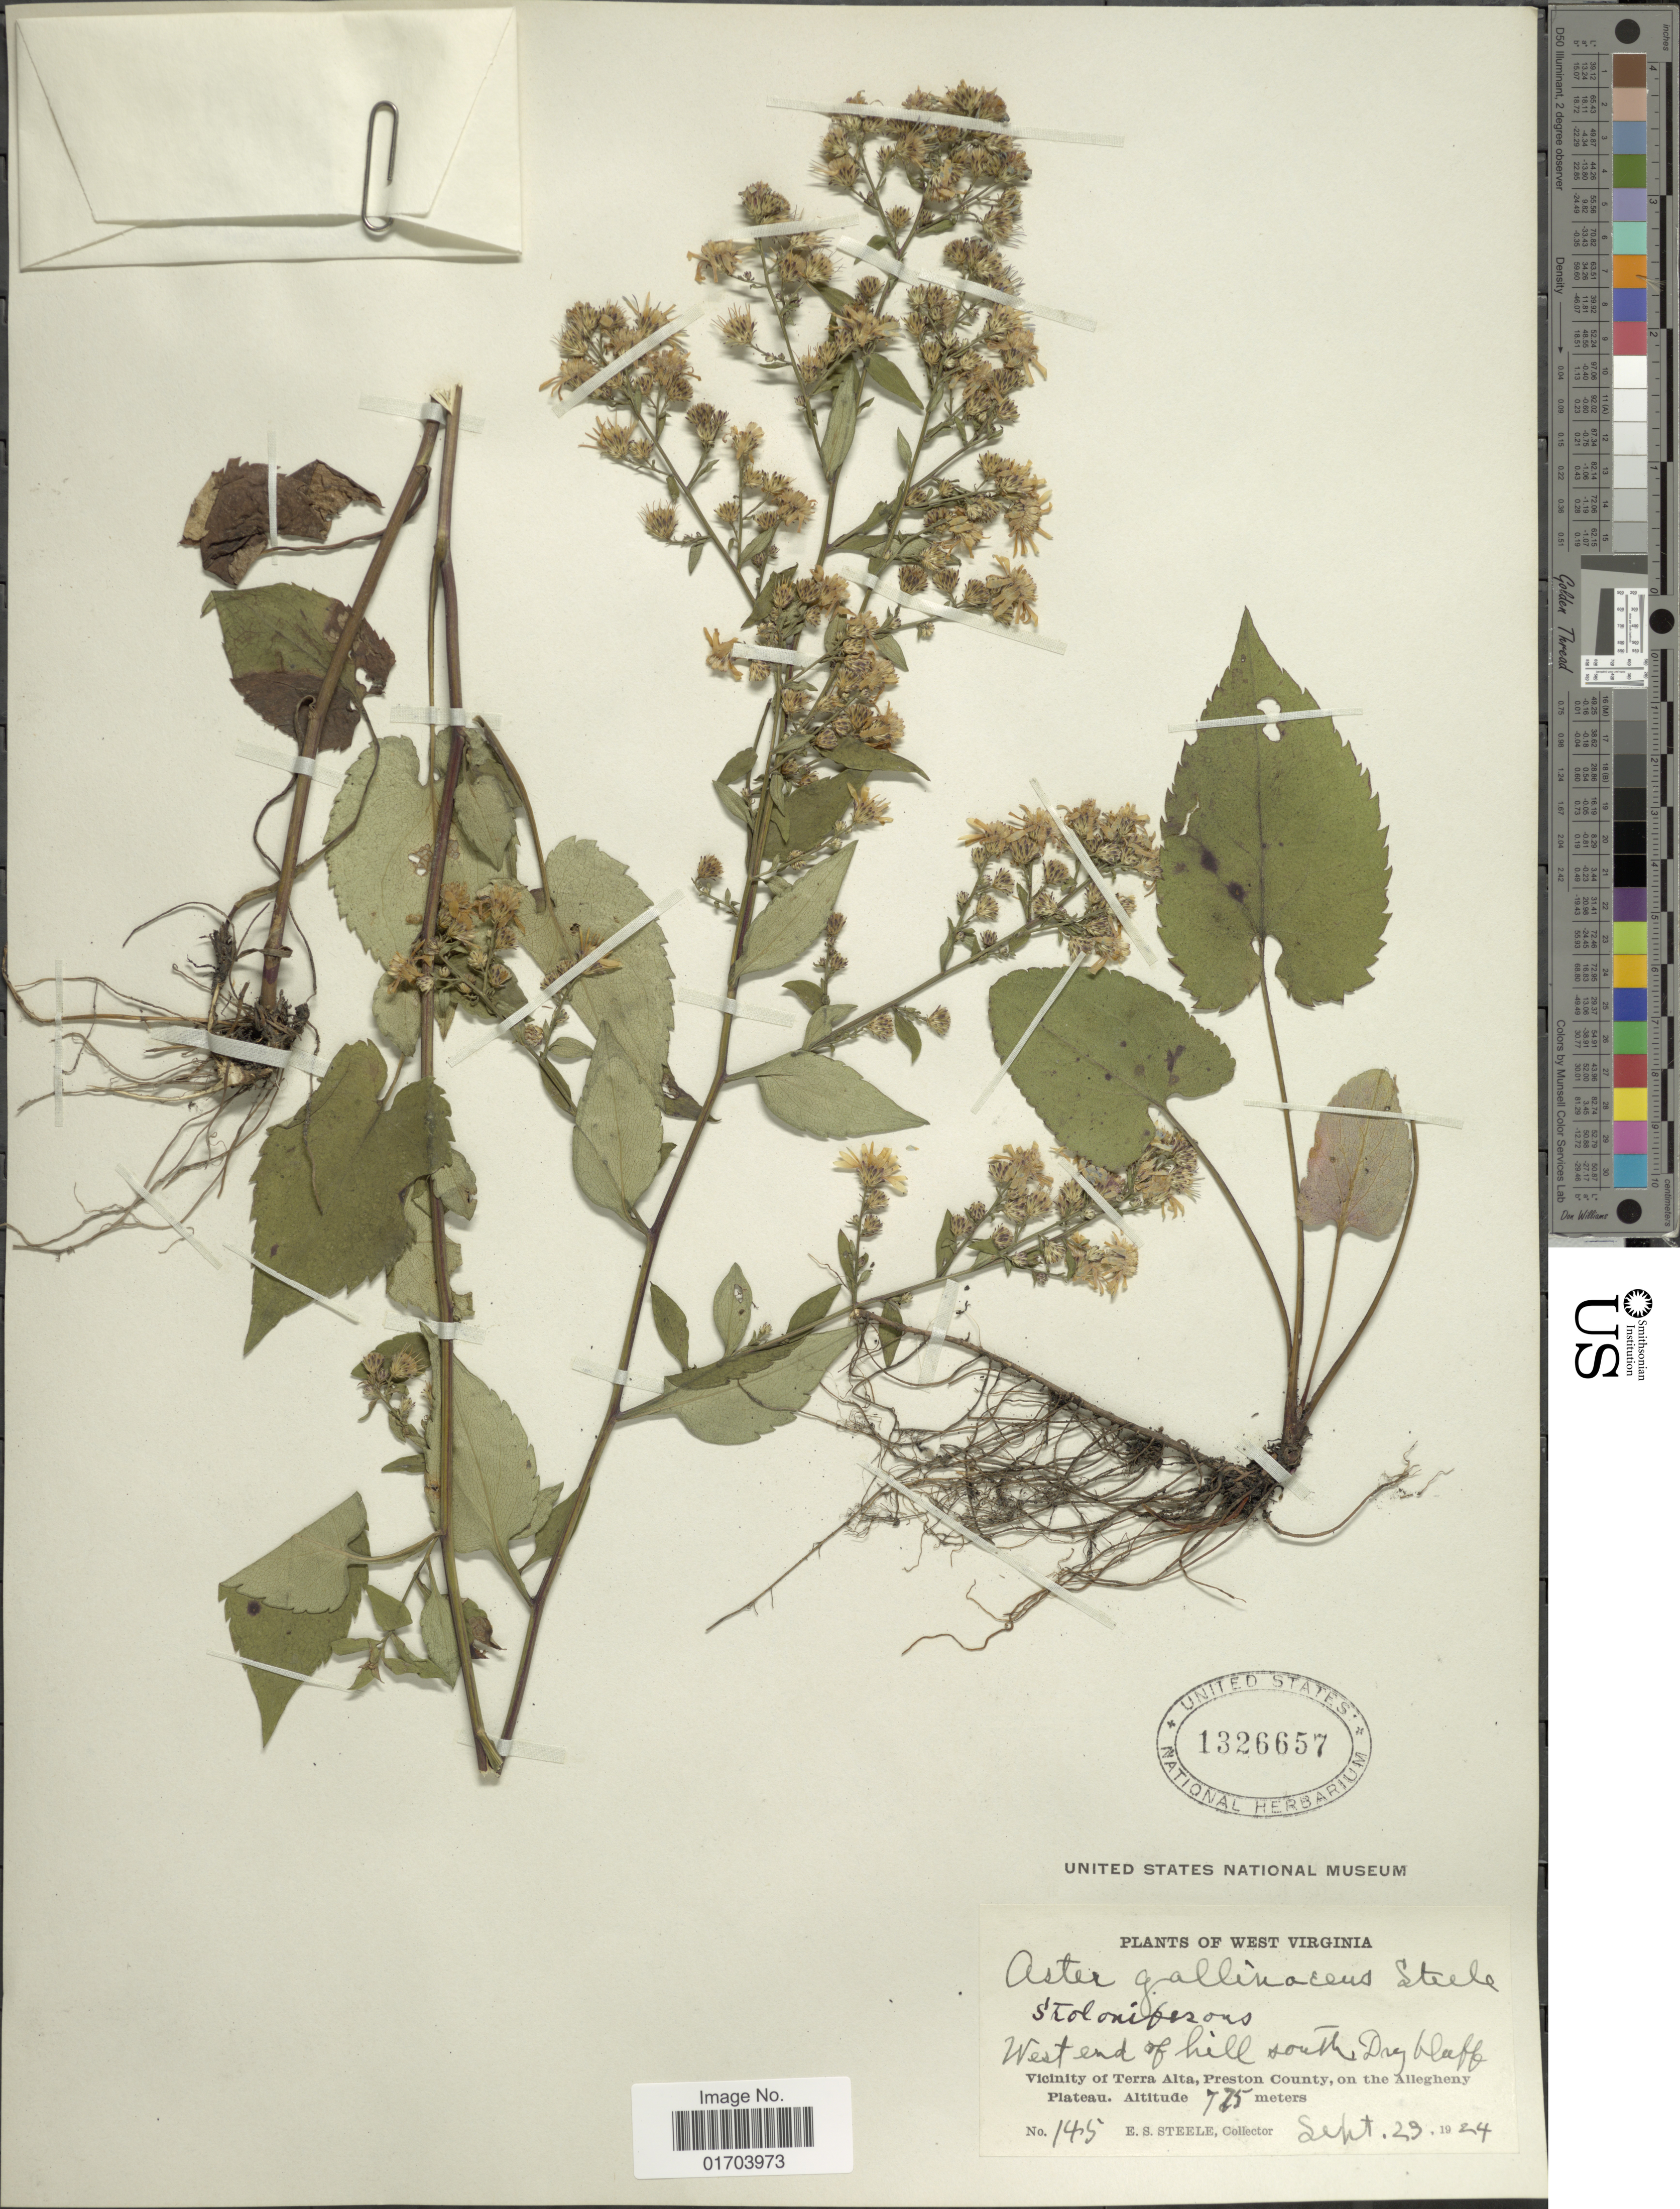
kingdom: Plantae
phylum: Tracheophyta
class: Magnoliopsida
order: Asterales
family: Asteraceae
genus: Aster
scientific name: Aster gallinaceus E.S. Steele sp. nov. ined.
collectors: E. Steele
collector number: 145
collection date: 1924-09-23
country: United States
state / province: West Virginia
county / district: Preston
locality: West end of hill, south, Vicinity of Terra Alta, Preston County, on the Allegheny Plateau.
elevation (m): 775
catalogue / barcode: US 1326657